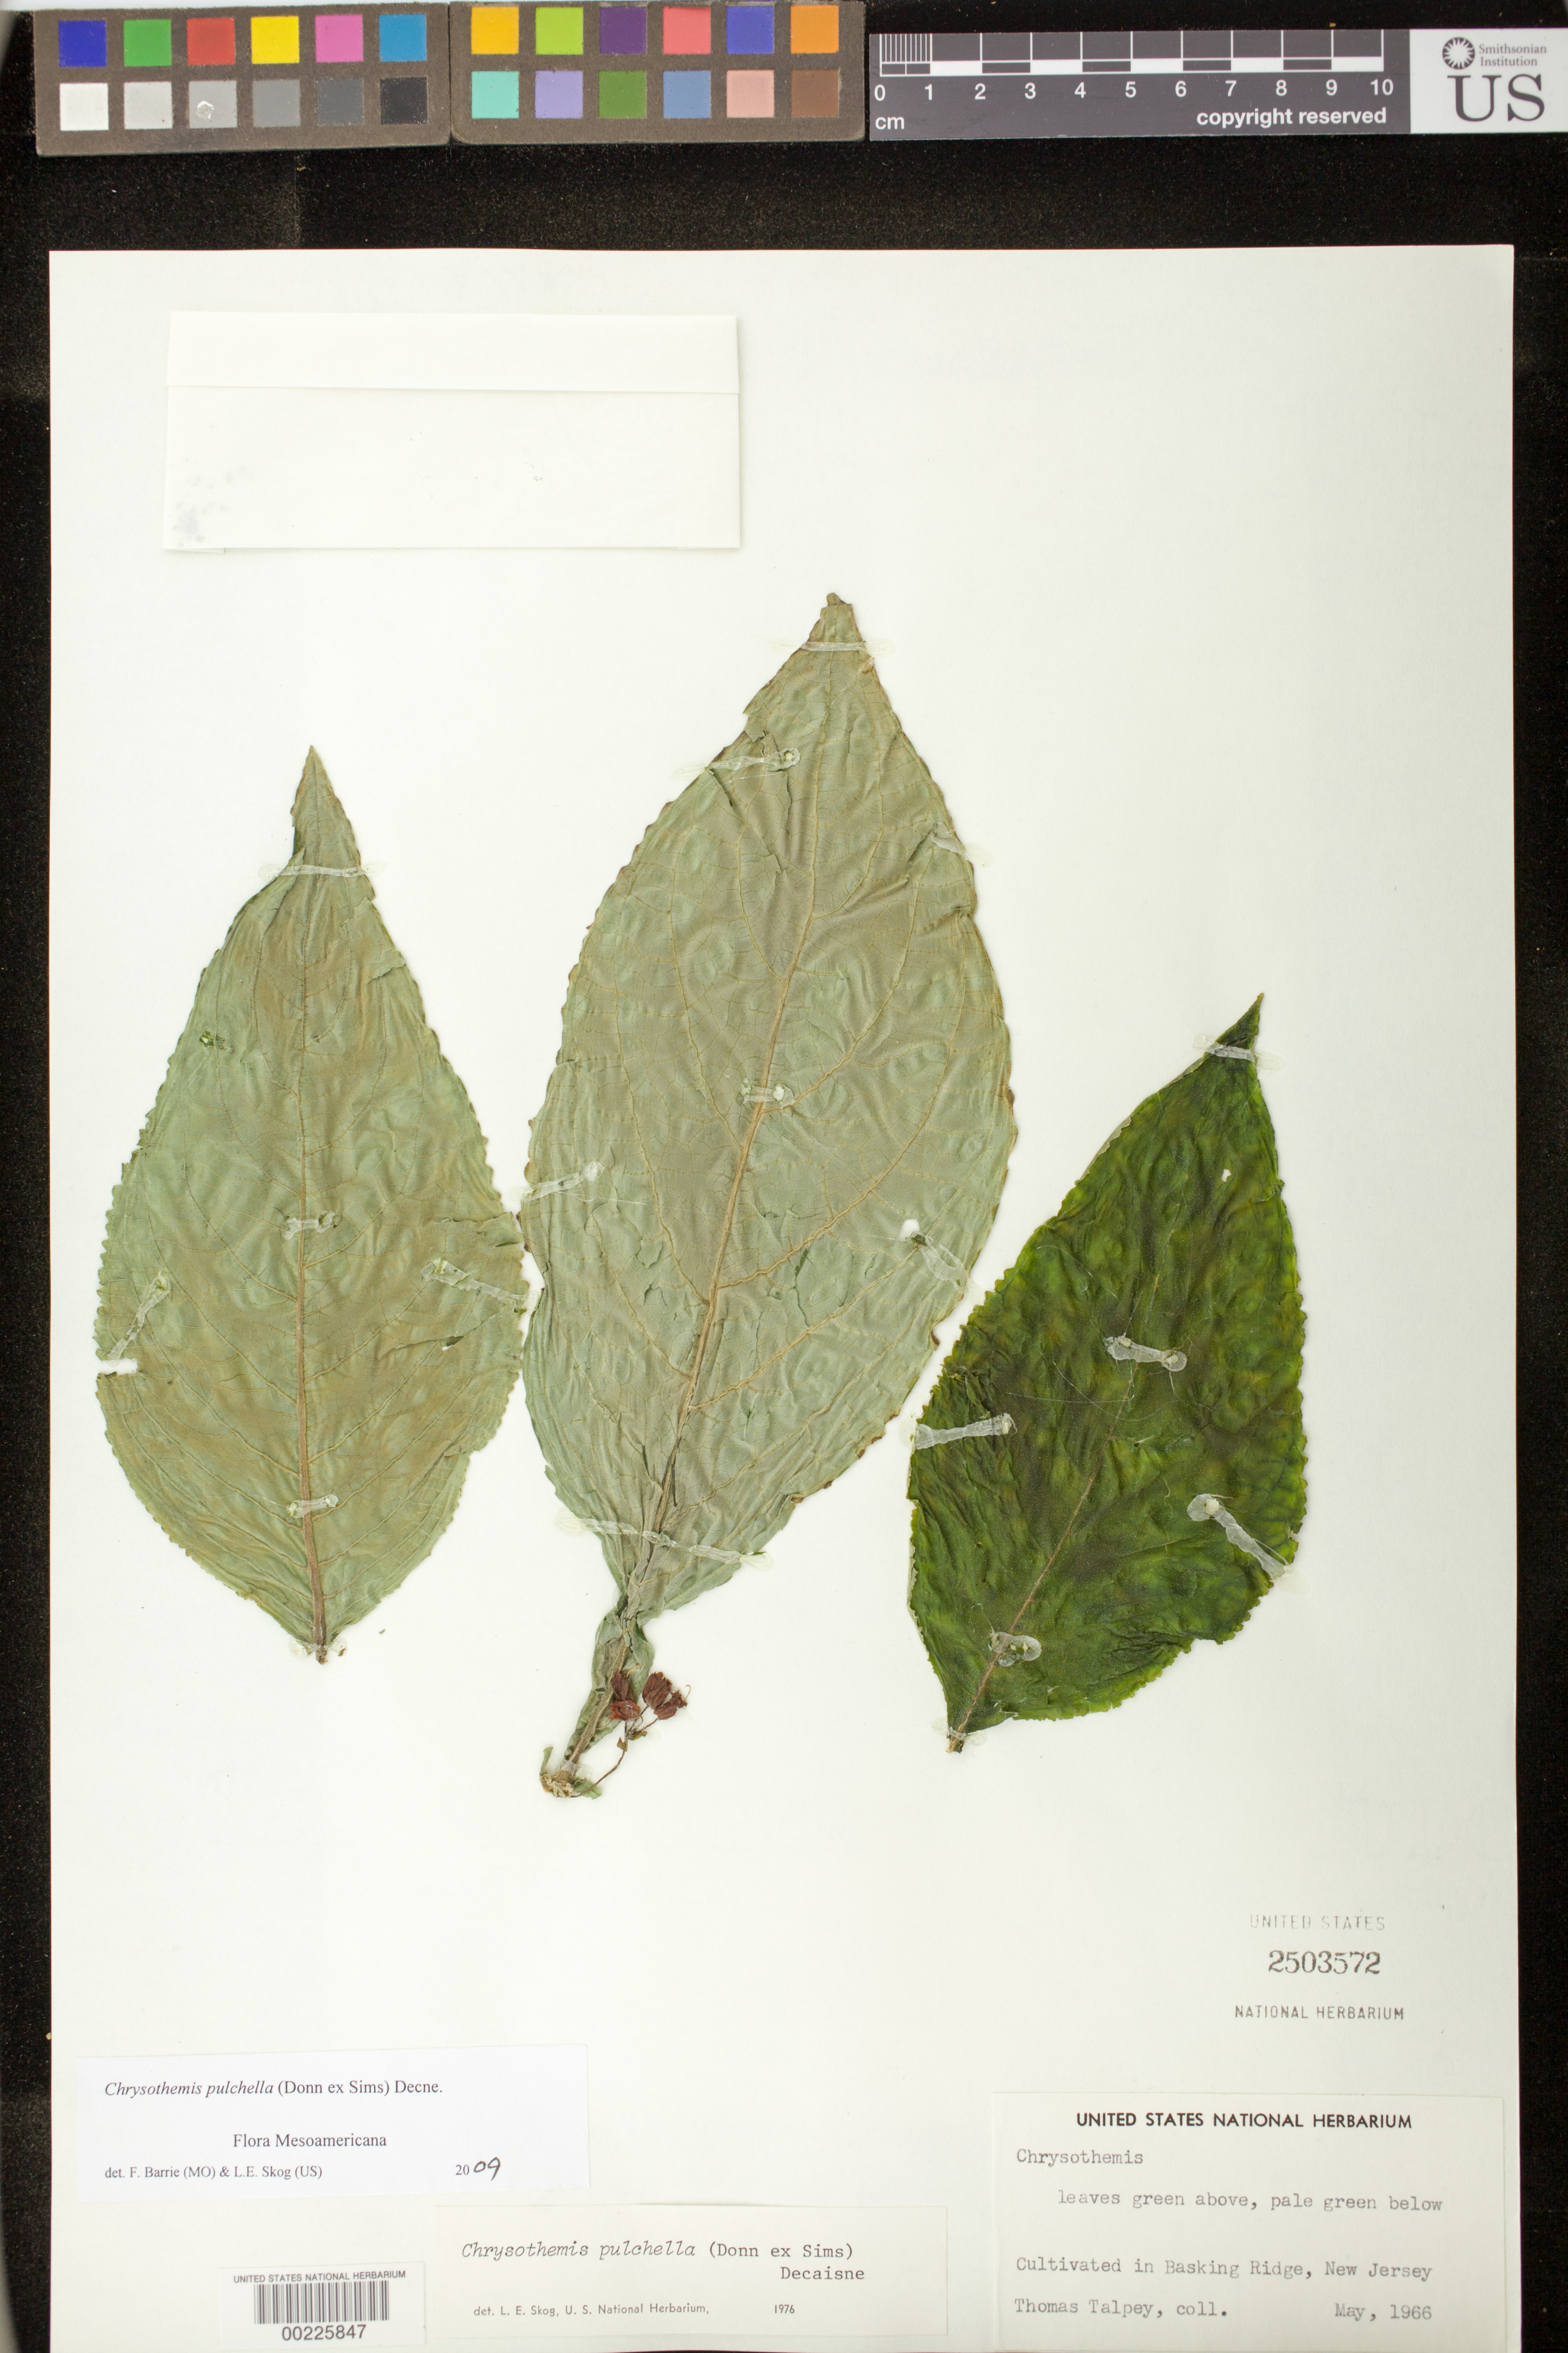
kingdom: Plantae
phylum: Tracheophyta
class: Magnoliopsida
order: Lamiales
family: Gesneriaceae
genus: Chrysothemis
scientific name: Chrysothemis pulchella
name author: (Donn ex Sims) Decne.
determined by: Skog, Laurence E.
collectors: T. Talpey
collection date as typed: May 1966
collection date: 1966-05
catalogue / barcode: US 2503572